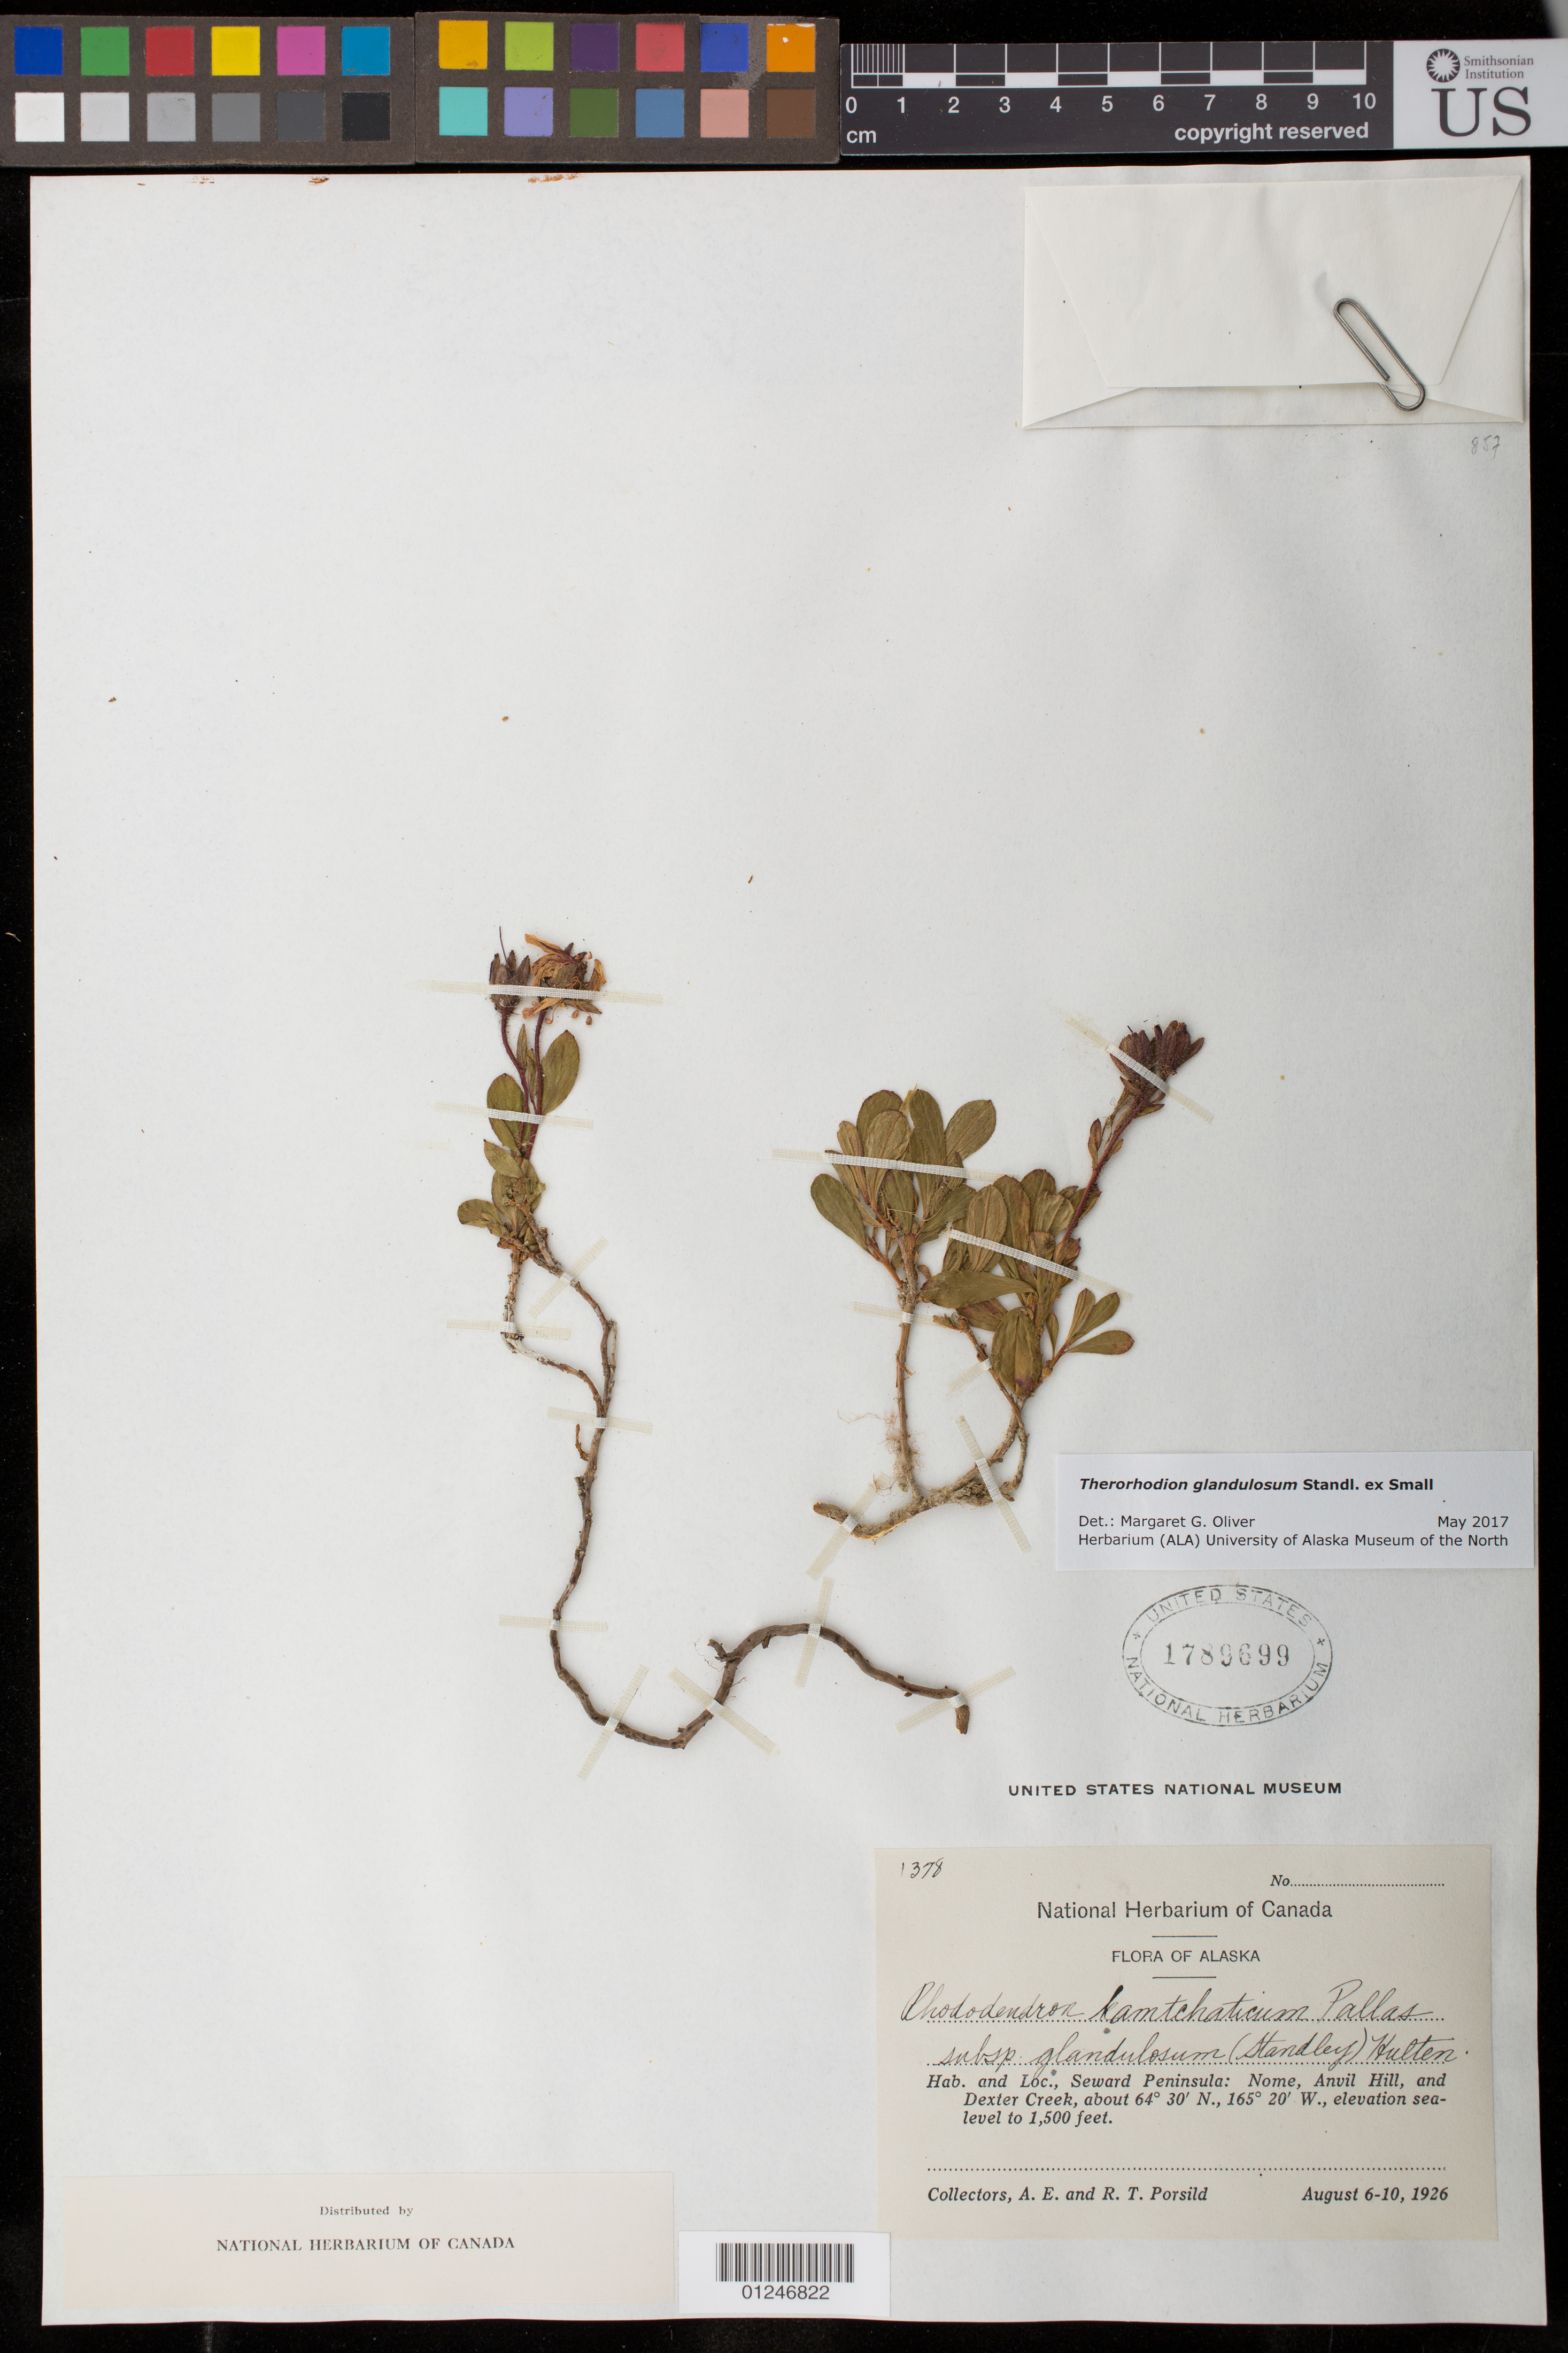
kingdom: Plantae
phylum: Tracheophyta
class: Magnoliopsida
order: Ericales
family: Ericaceae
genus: Therorhodion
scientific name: Therorhodion glandulosum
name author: Standl. ex Small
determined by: Oliver, M. G., (ALA), University of Alaska Museum of the North (UNITED STATES)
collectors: A. E. Porsild & R. T. Porsild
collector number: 1378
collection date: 1926-08-06/1926-08-10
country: United States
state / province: Alaska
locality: Seward Peninsula: Nome, Anvil Hill, and Dexter Creek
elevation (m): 457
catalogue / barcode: US 1789699